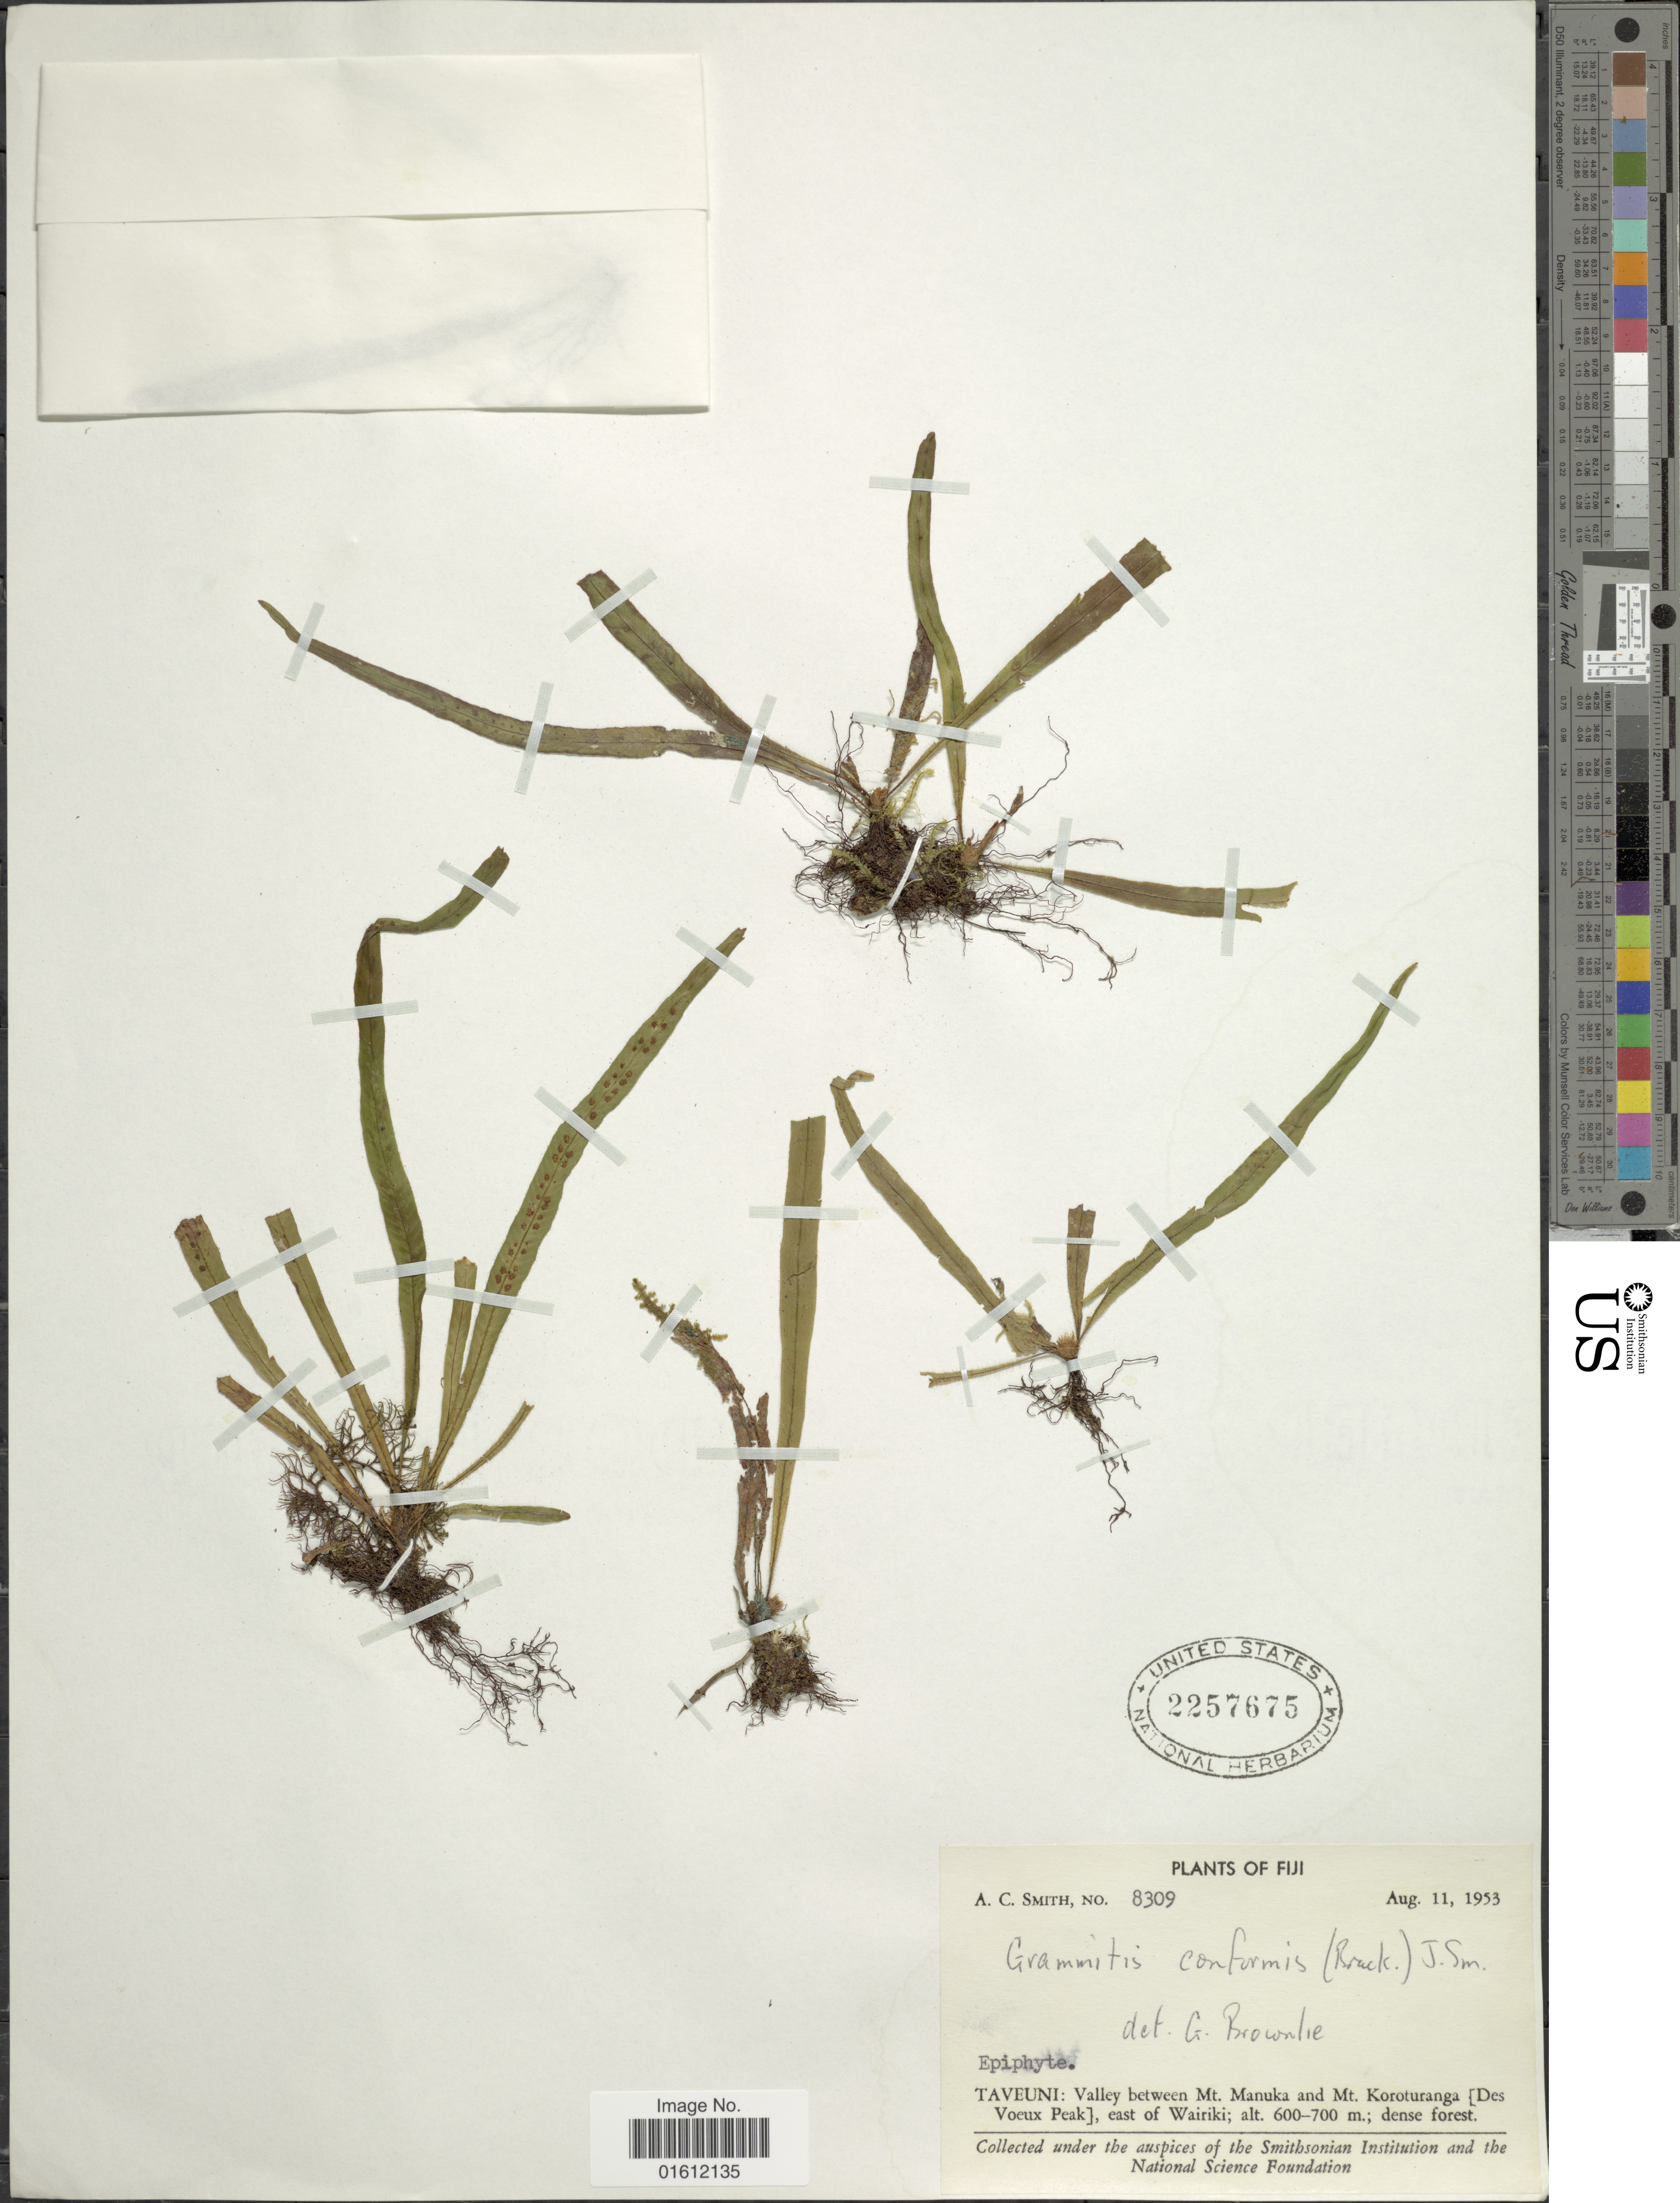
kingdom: Plantae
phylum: Tracheophyta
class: Polypodiopsida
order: Polypodiales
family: Polypodiaceae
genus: Oreogrammitis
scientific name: Oreogrammitis conformis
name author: (Brack.) Parris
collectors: A. C. Smith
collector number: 8309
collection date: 1953-08-11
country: Fiji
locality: Taveuni Valley between Mt Manuka and Mt Koroturanga [Des Voeux Peak], east of Wairiki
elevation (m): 600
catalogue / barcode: US 2257675